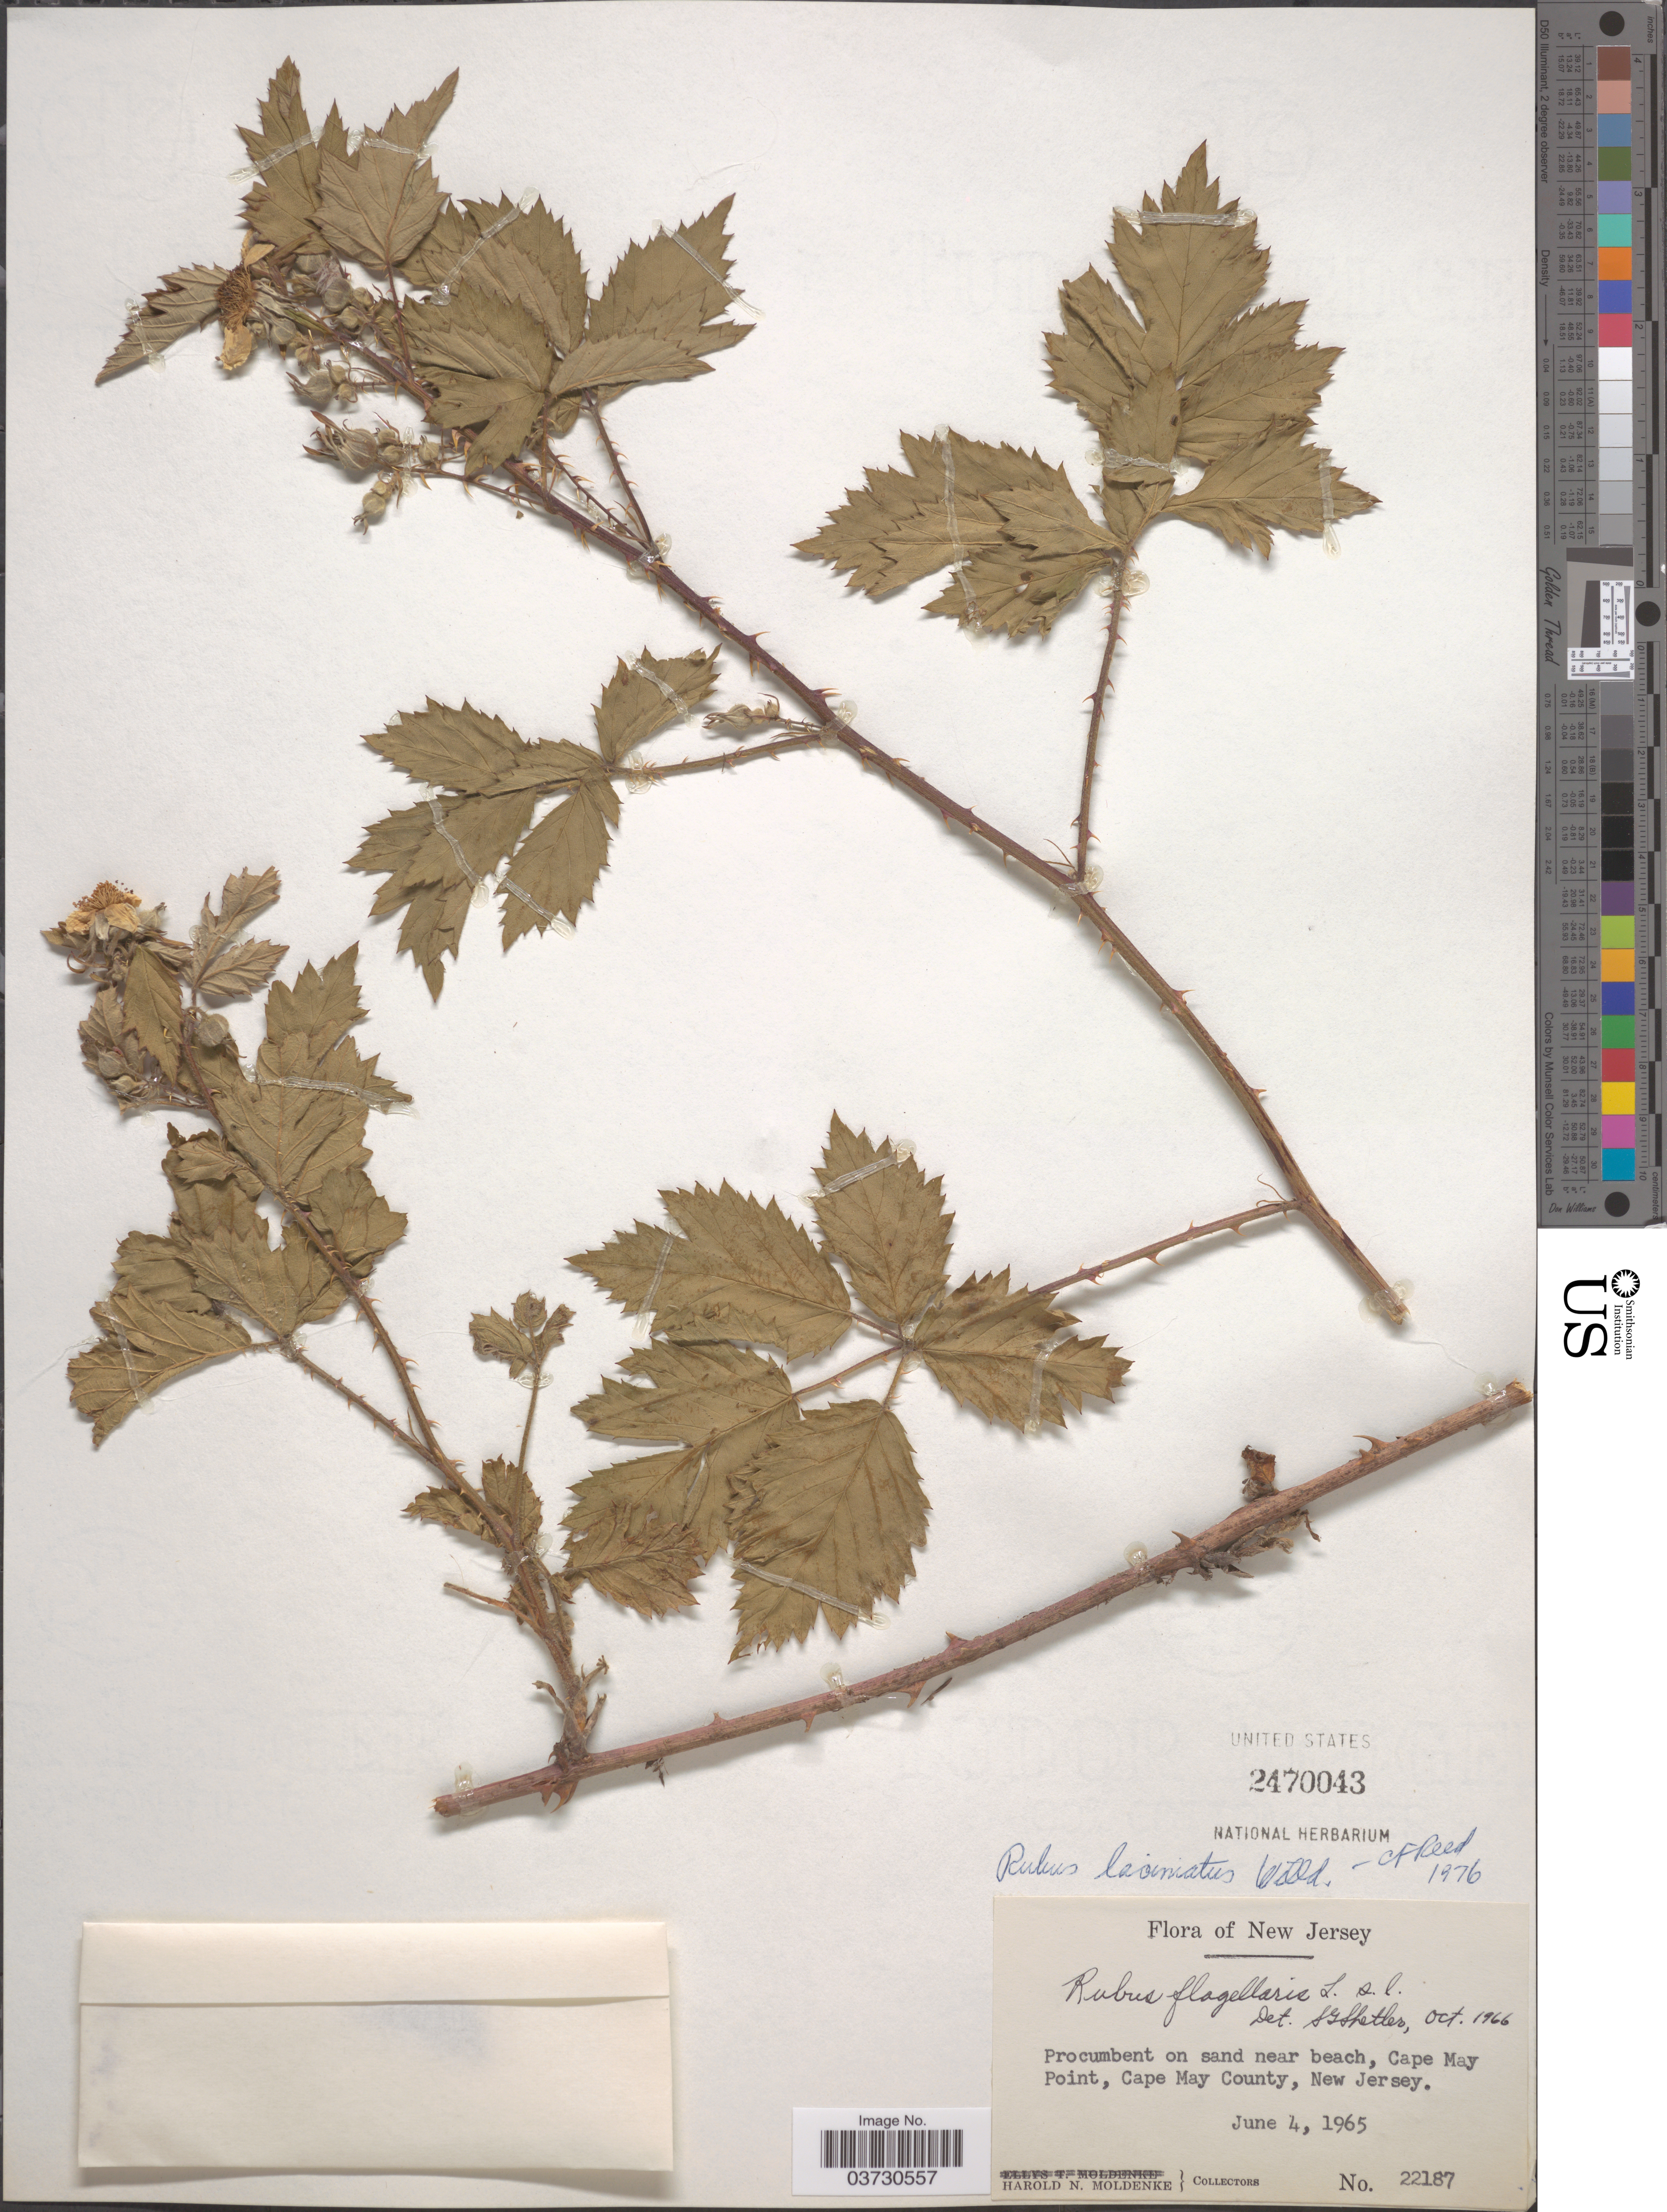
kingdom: Plantae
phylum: Tracheophyta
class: Magnoliopsida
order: Rosales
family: Rosaceae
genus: Rubus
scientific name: Rubus laciniatus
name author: Willd.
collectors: H. N. Moldenke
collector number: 22187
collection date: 1965-06-04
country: United States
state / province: New Jersey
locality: Procumbent on sand near beach, Cape May Point, Cape May County.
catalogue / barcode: US 2470043